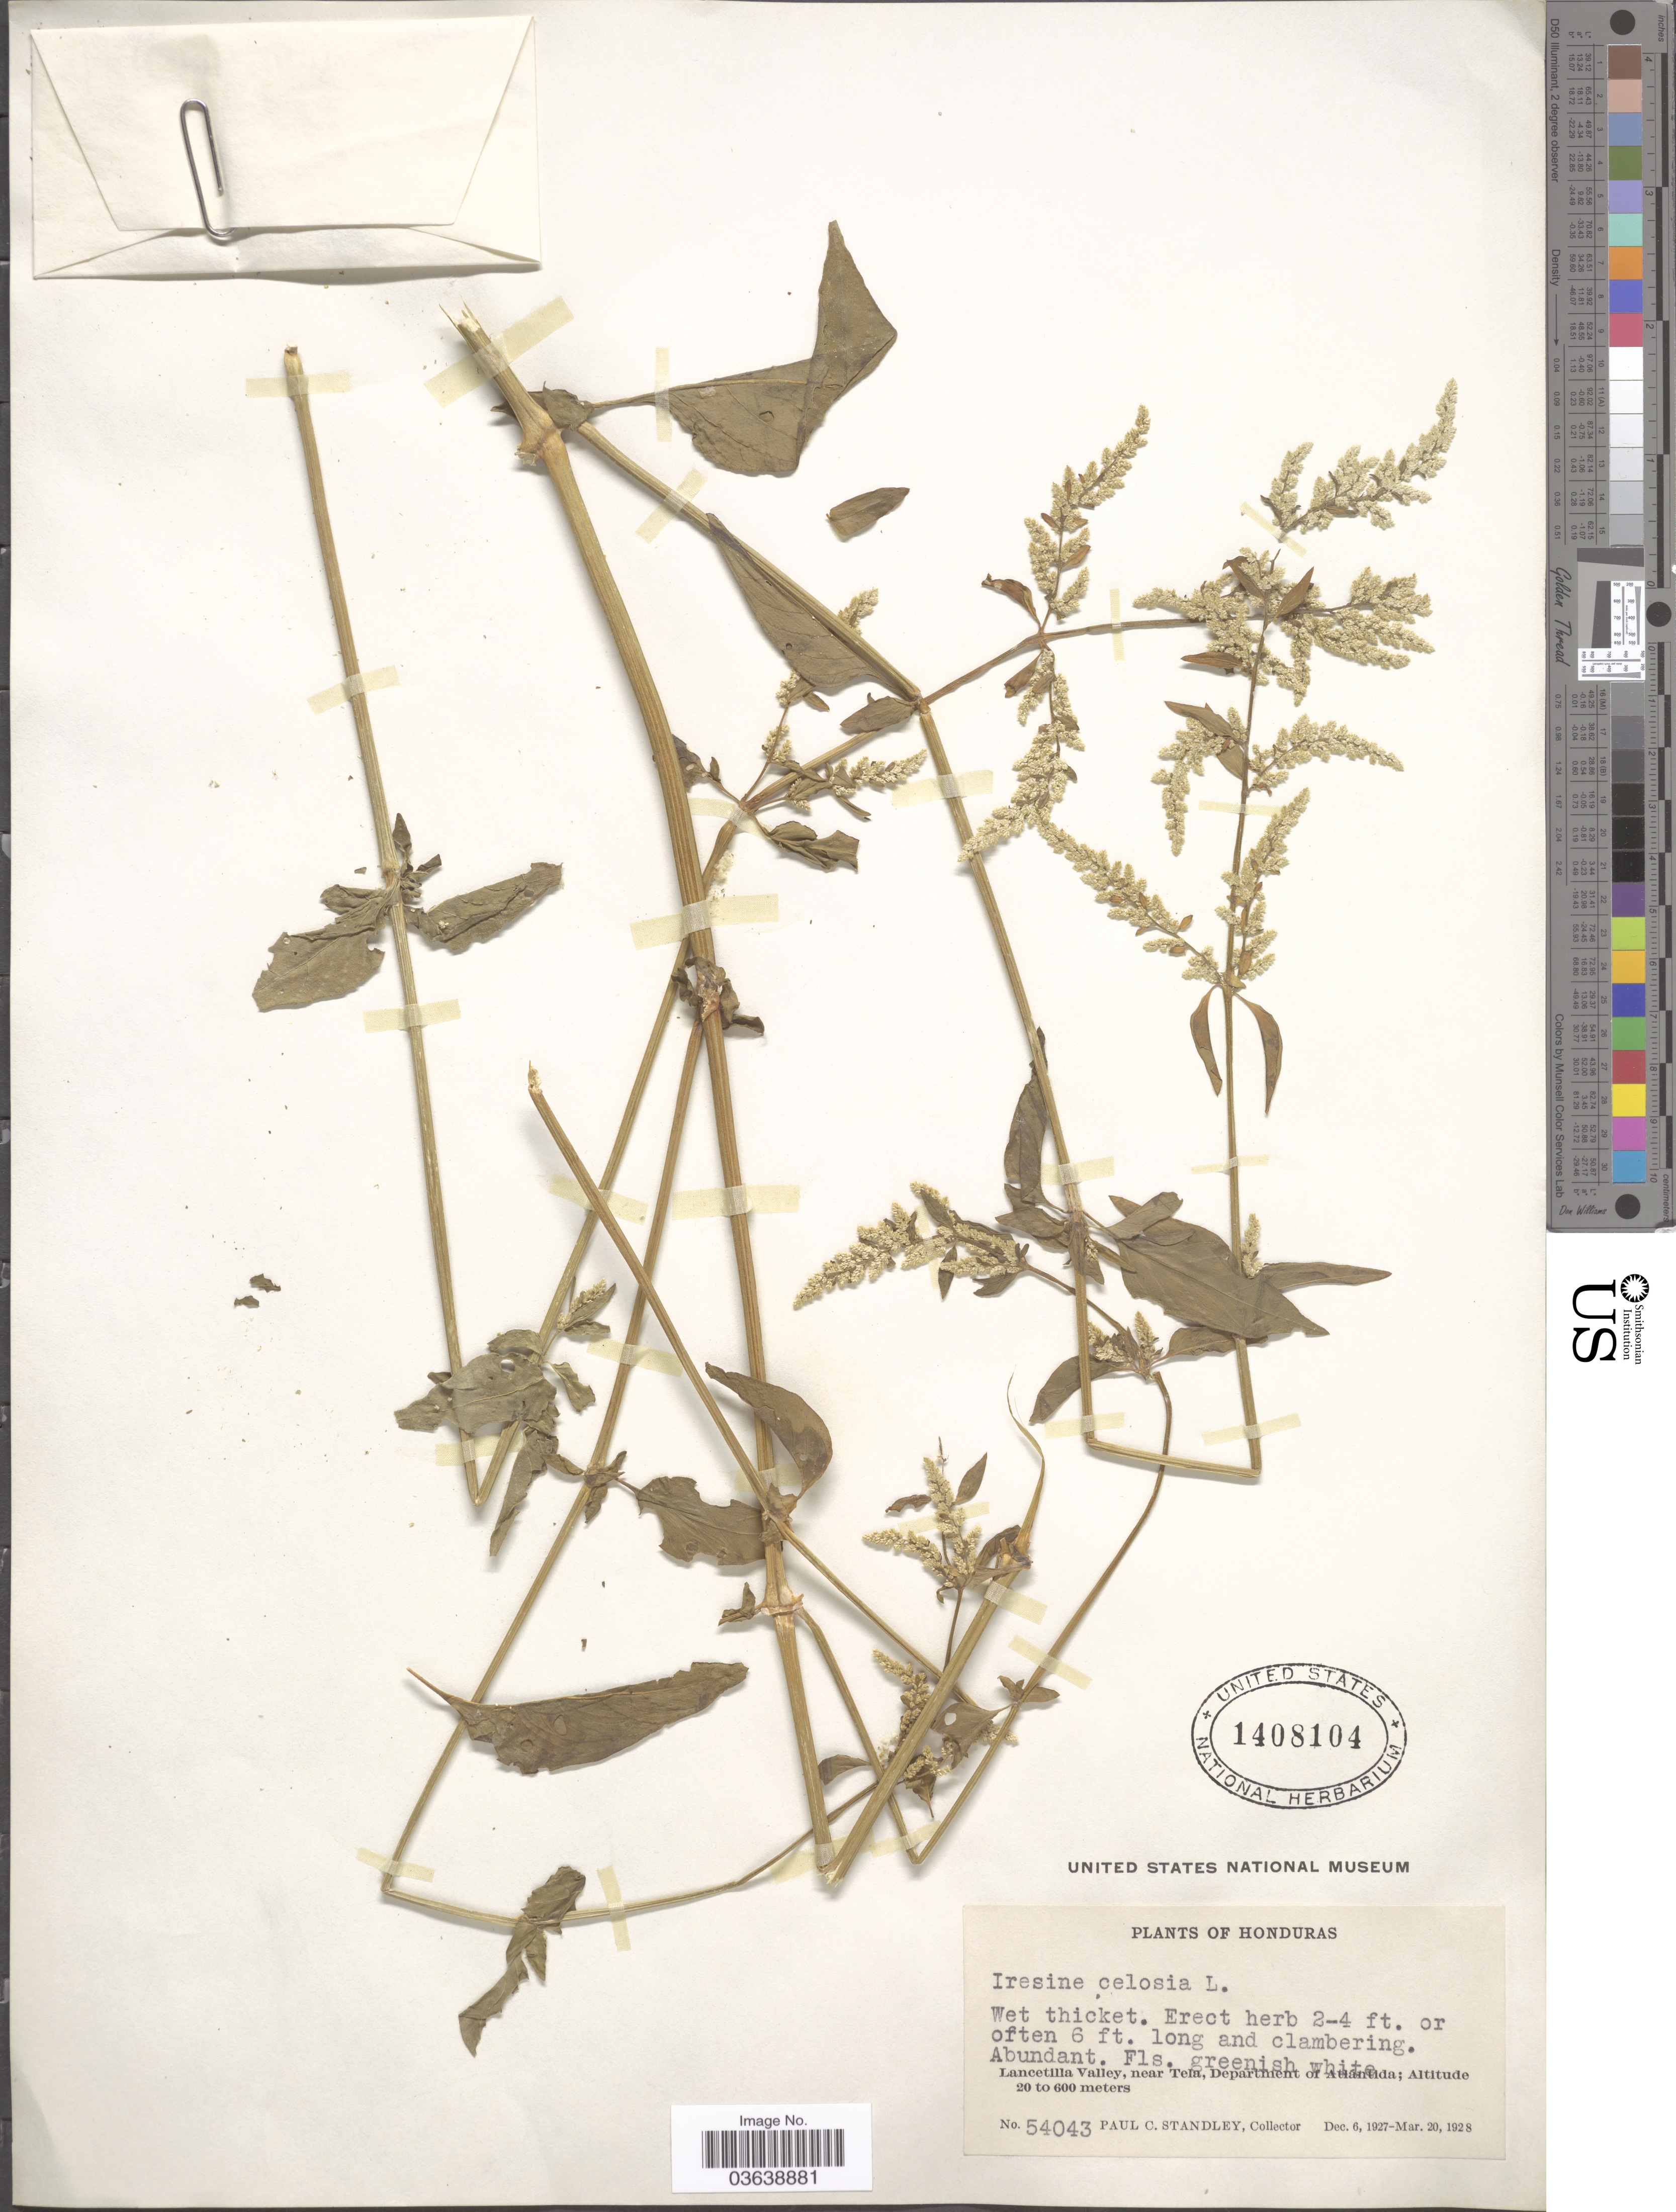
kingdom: Plantae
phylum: Tracheophyta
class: Magnoliopsida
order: Caryophyllales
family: Amaranthaceae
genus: Iresine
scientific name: Iresine diffusa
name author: Humb. & Bonpl. ex Willd.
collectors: P. C. Standley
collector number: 54043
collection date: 1927-12-06/1928-03-20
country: Honduras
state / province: Atlántida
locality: Lancetilla Valley, near Tela, Department of Atlántida.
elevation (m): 20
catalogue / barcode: US 1408104